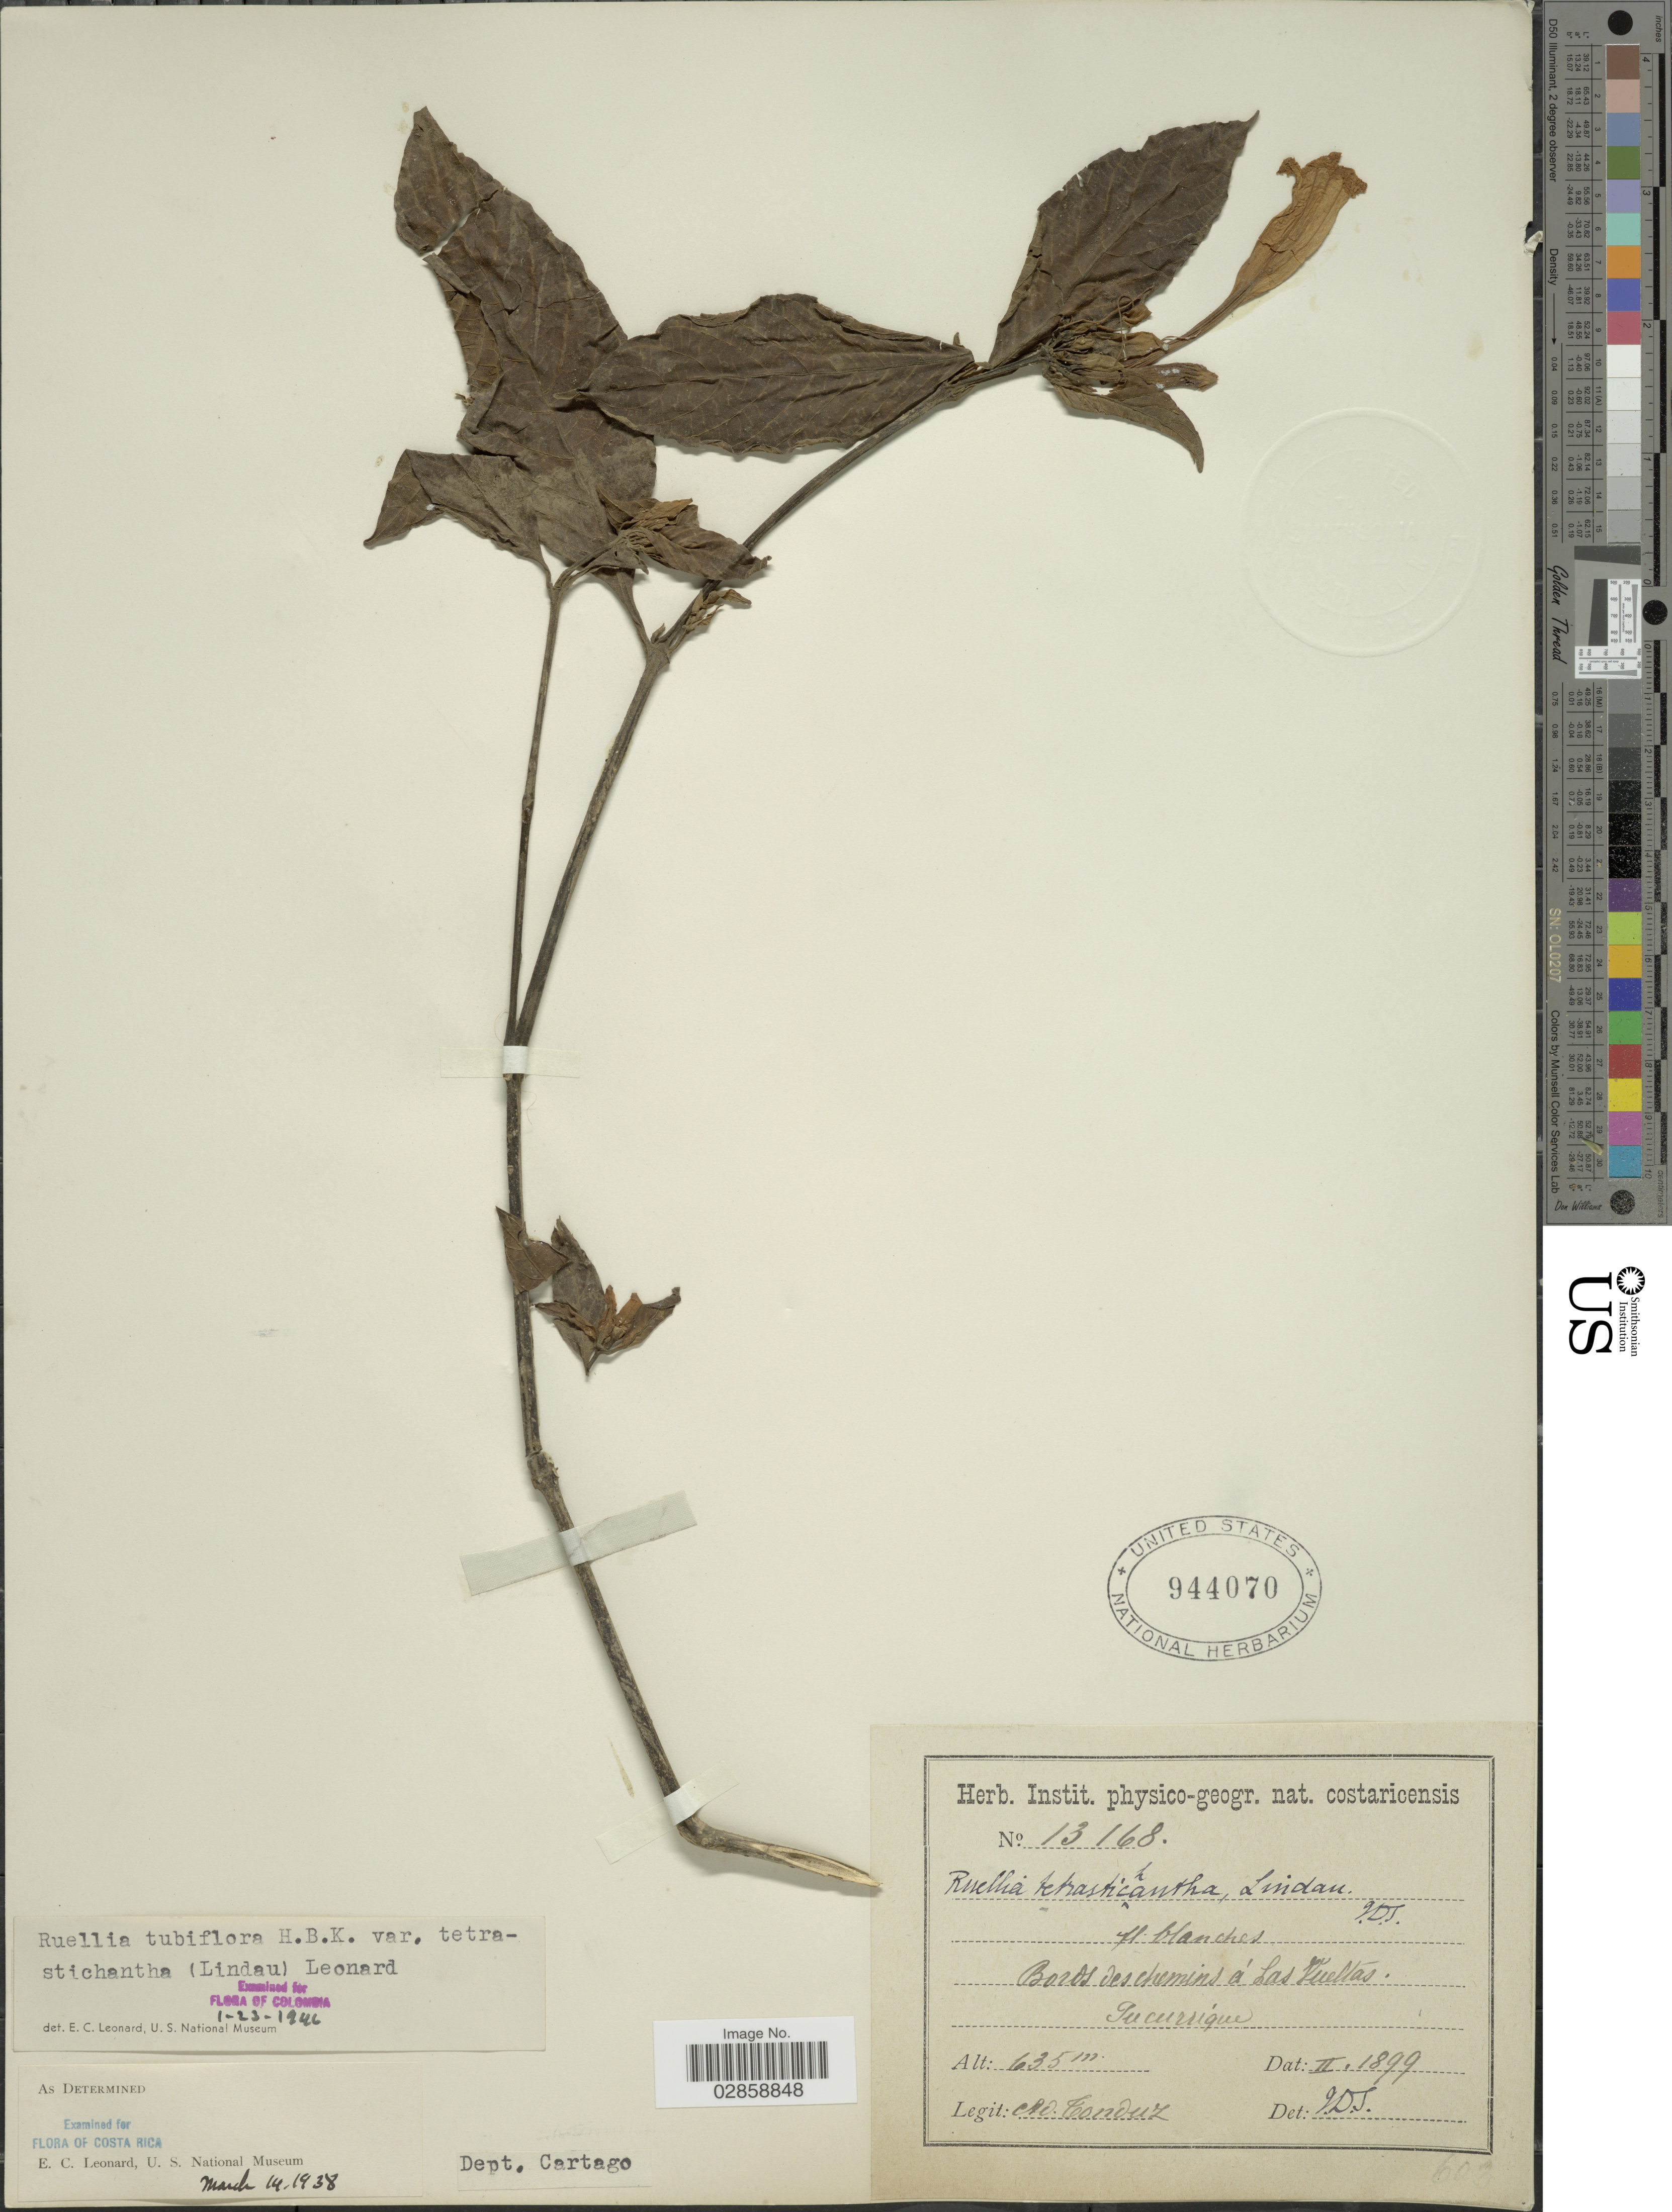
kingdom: Plantae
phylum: Tracheophyta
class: Magnoliopsida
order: Lamiales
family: Acanthaceae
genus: Ruellia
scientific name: Ruellia tubiflora var. tetrastichantha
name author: Kunth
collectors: A. Tonduz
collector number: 13168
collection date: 1899-02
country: Costa Rica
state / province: Cartago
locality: Bords des chemins á Las Vueltas. Tucurrique.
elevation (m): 635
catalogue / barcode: US 944070